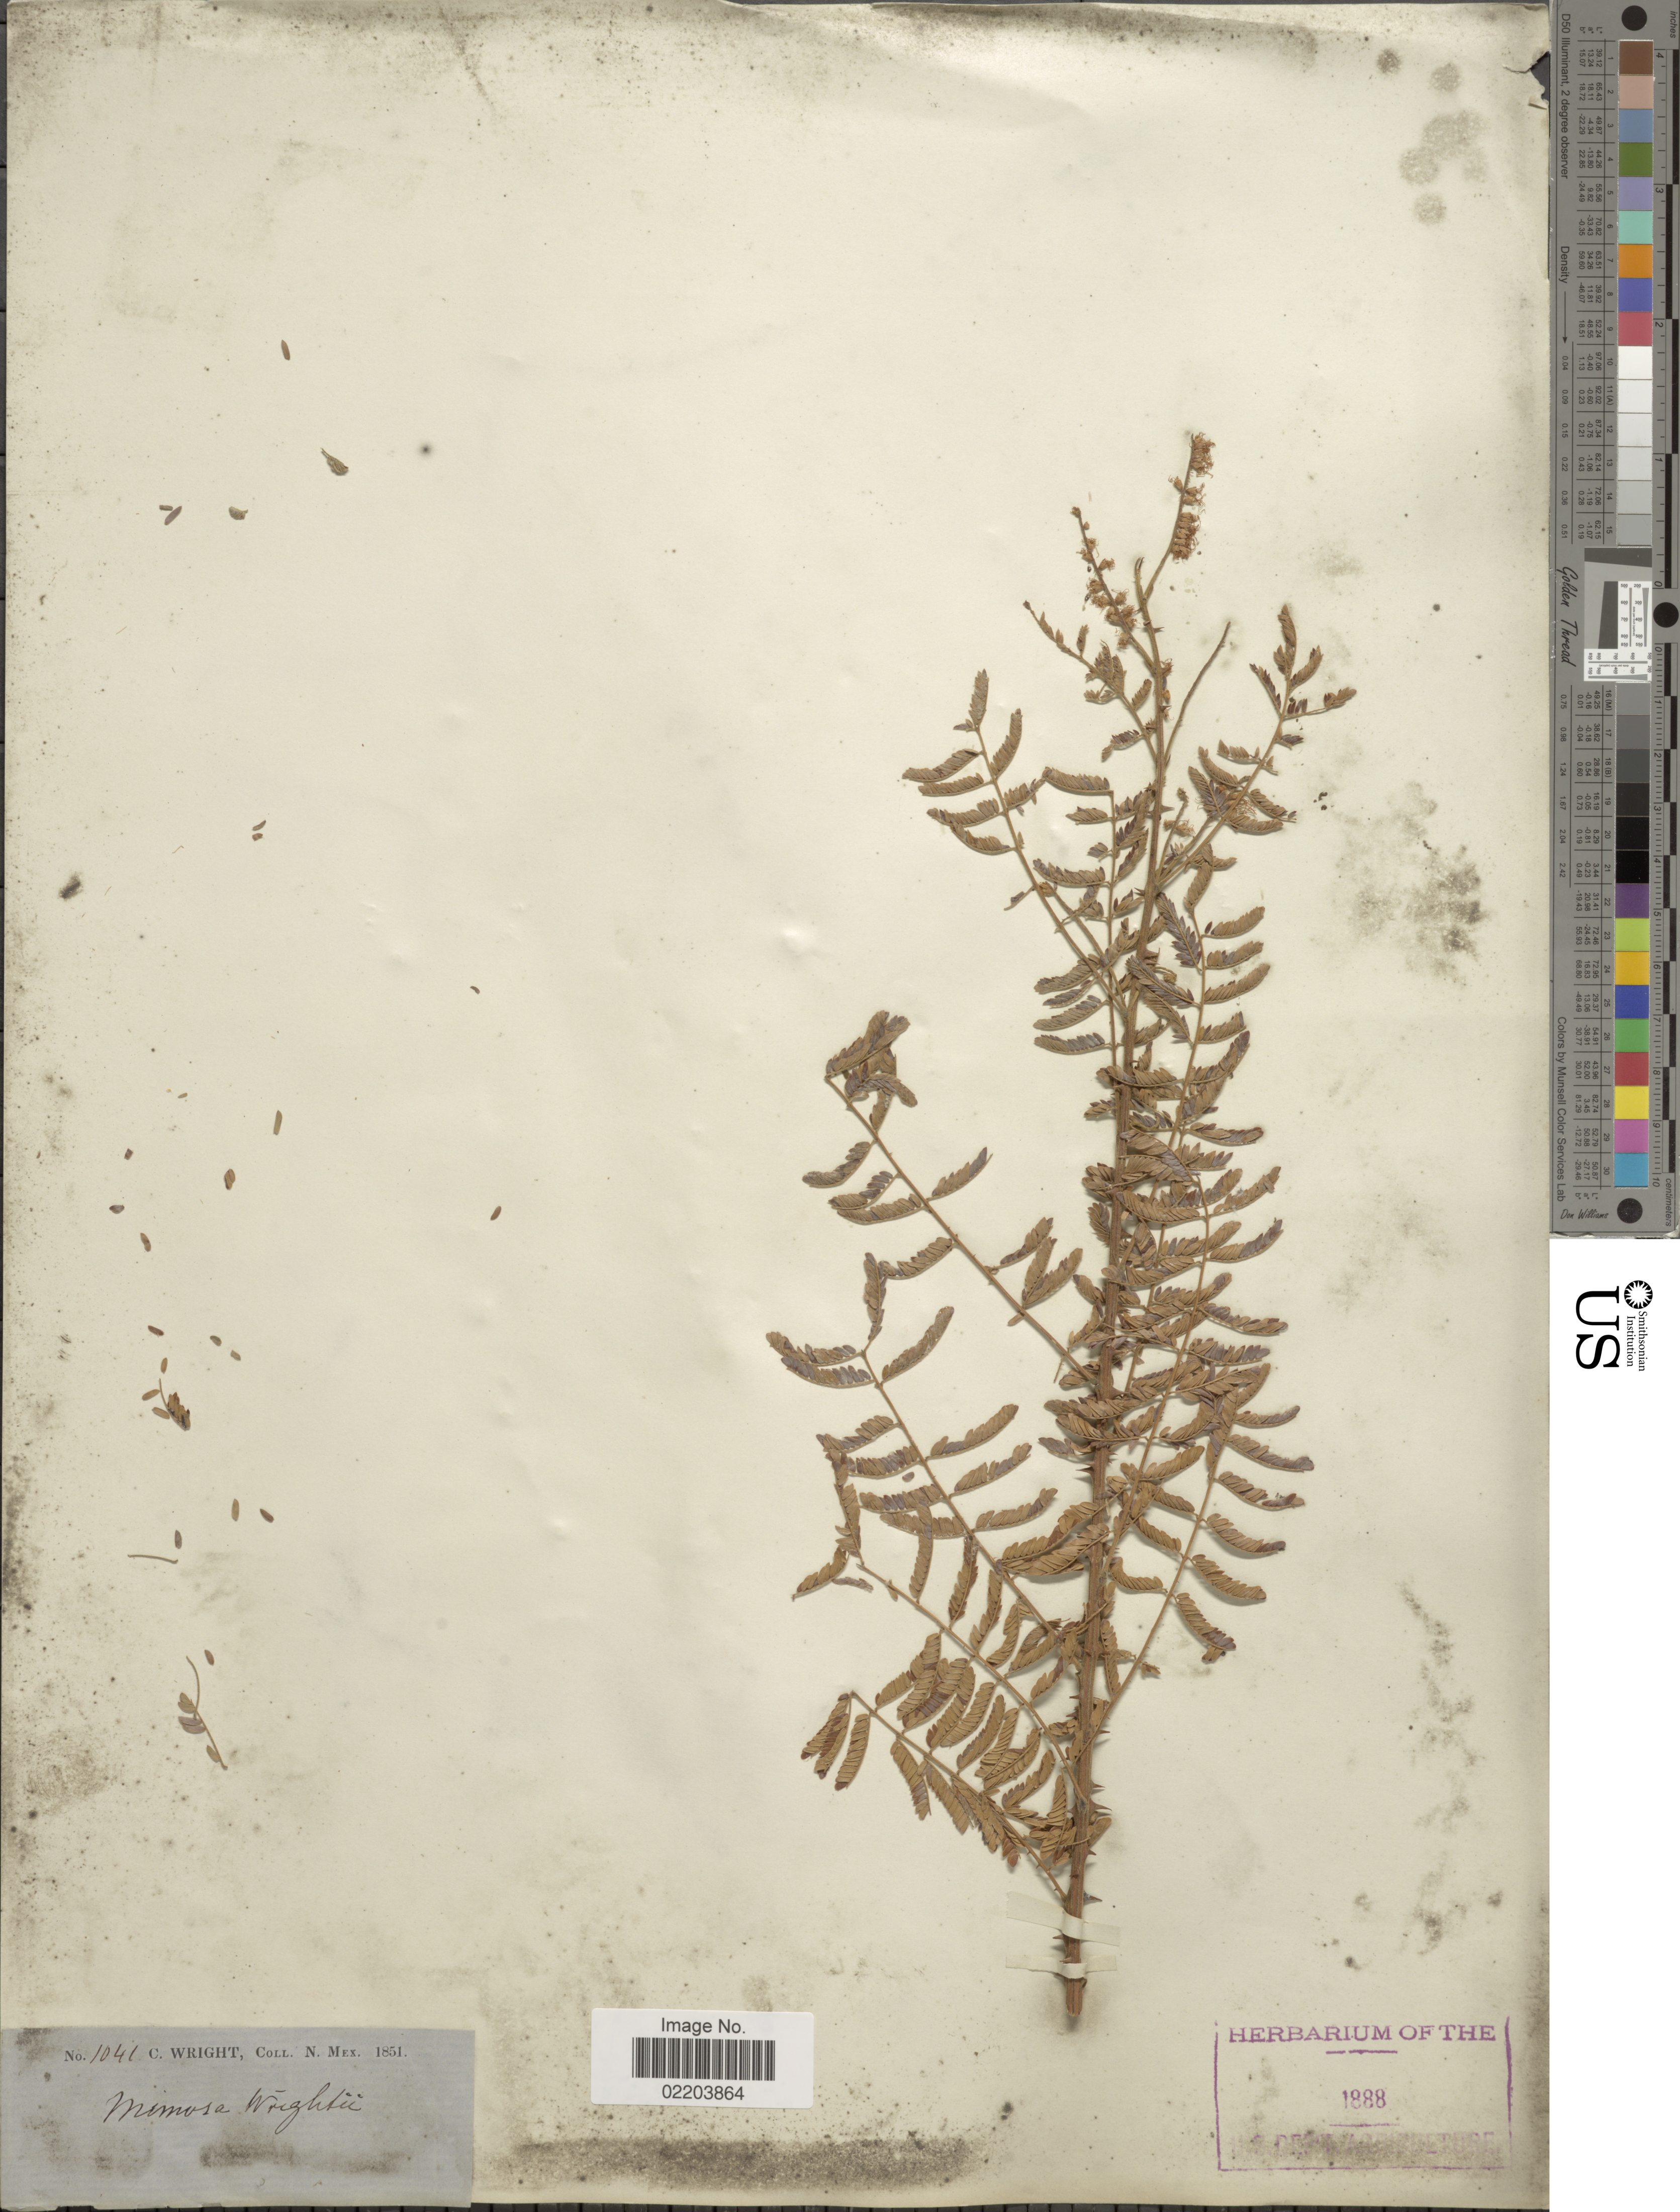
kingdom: Plantae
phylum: Tracheophyta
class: Magnoliopsida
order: Fabales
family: Fabaceae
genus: Mimosa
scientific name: Mimosa wrightii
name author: A. Gray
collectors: C. Wright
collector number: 1041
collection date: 1851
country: United States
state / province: New Mexico